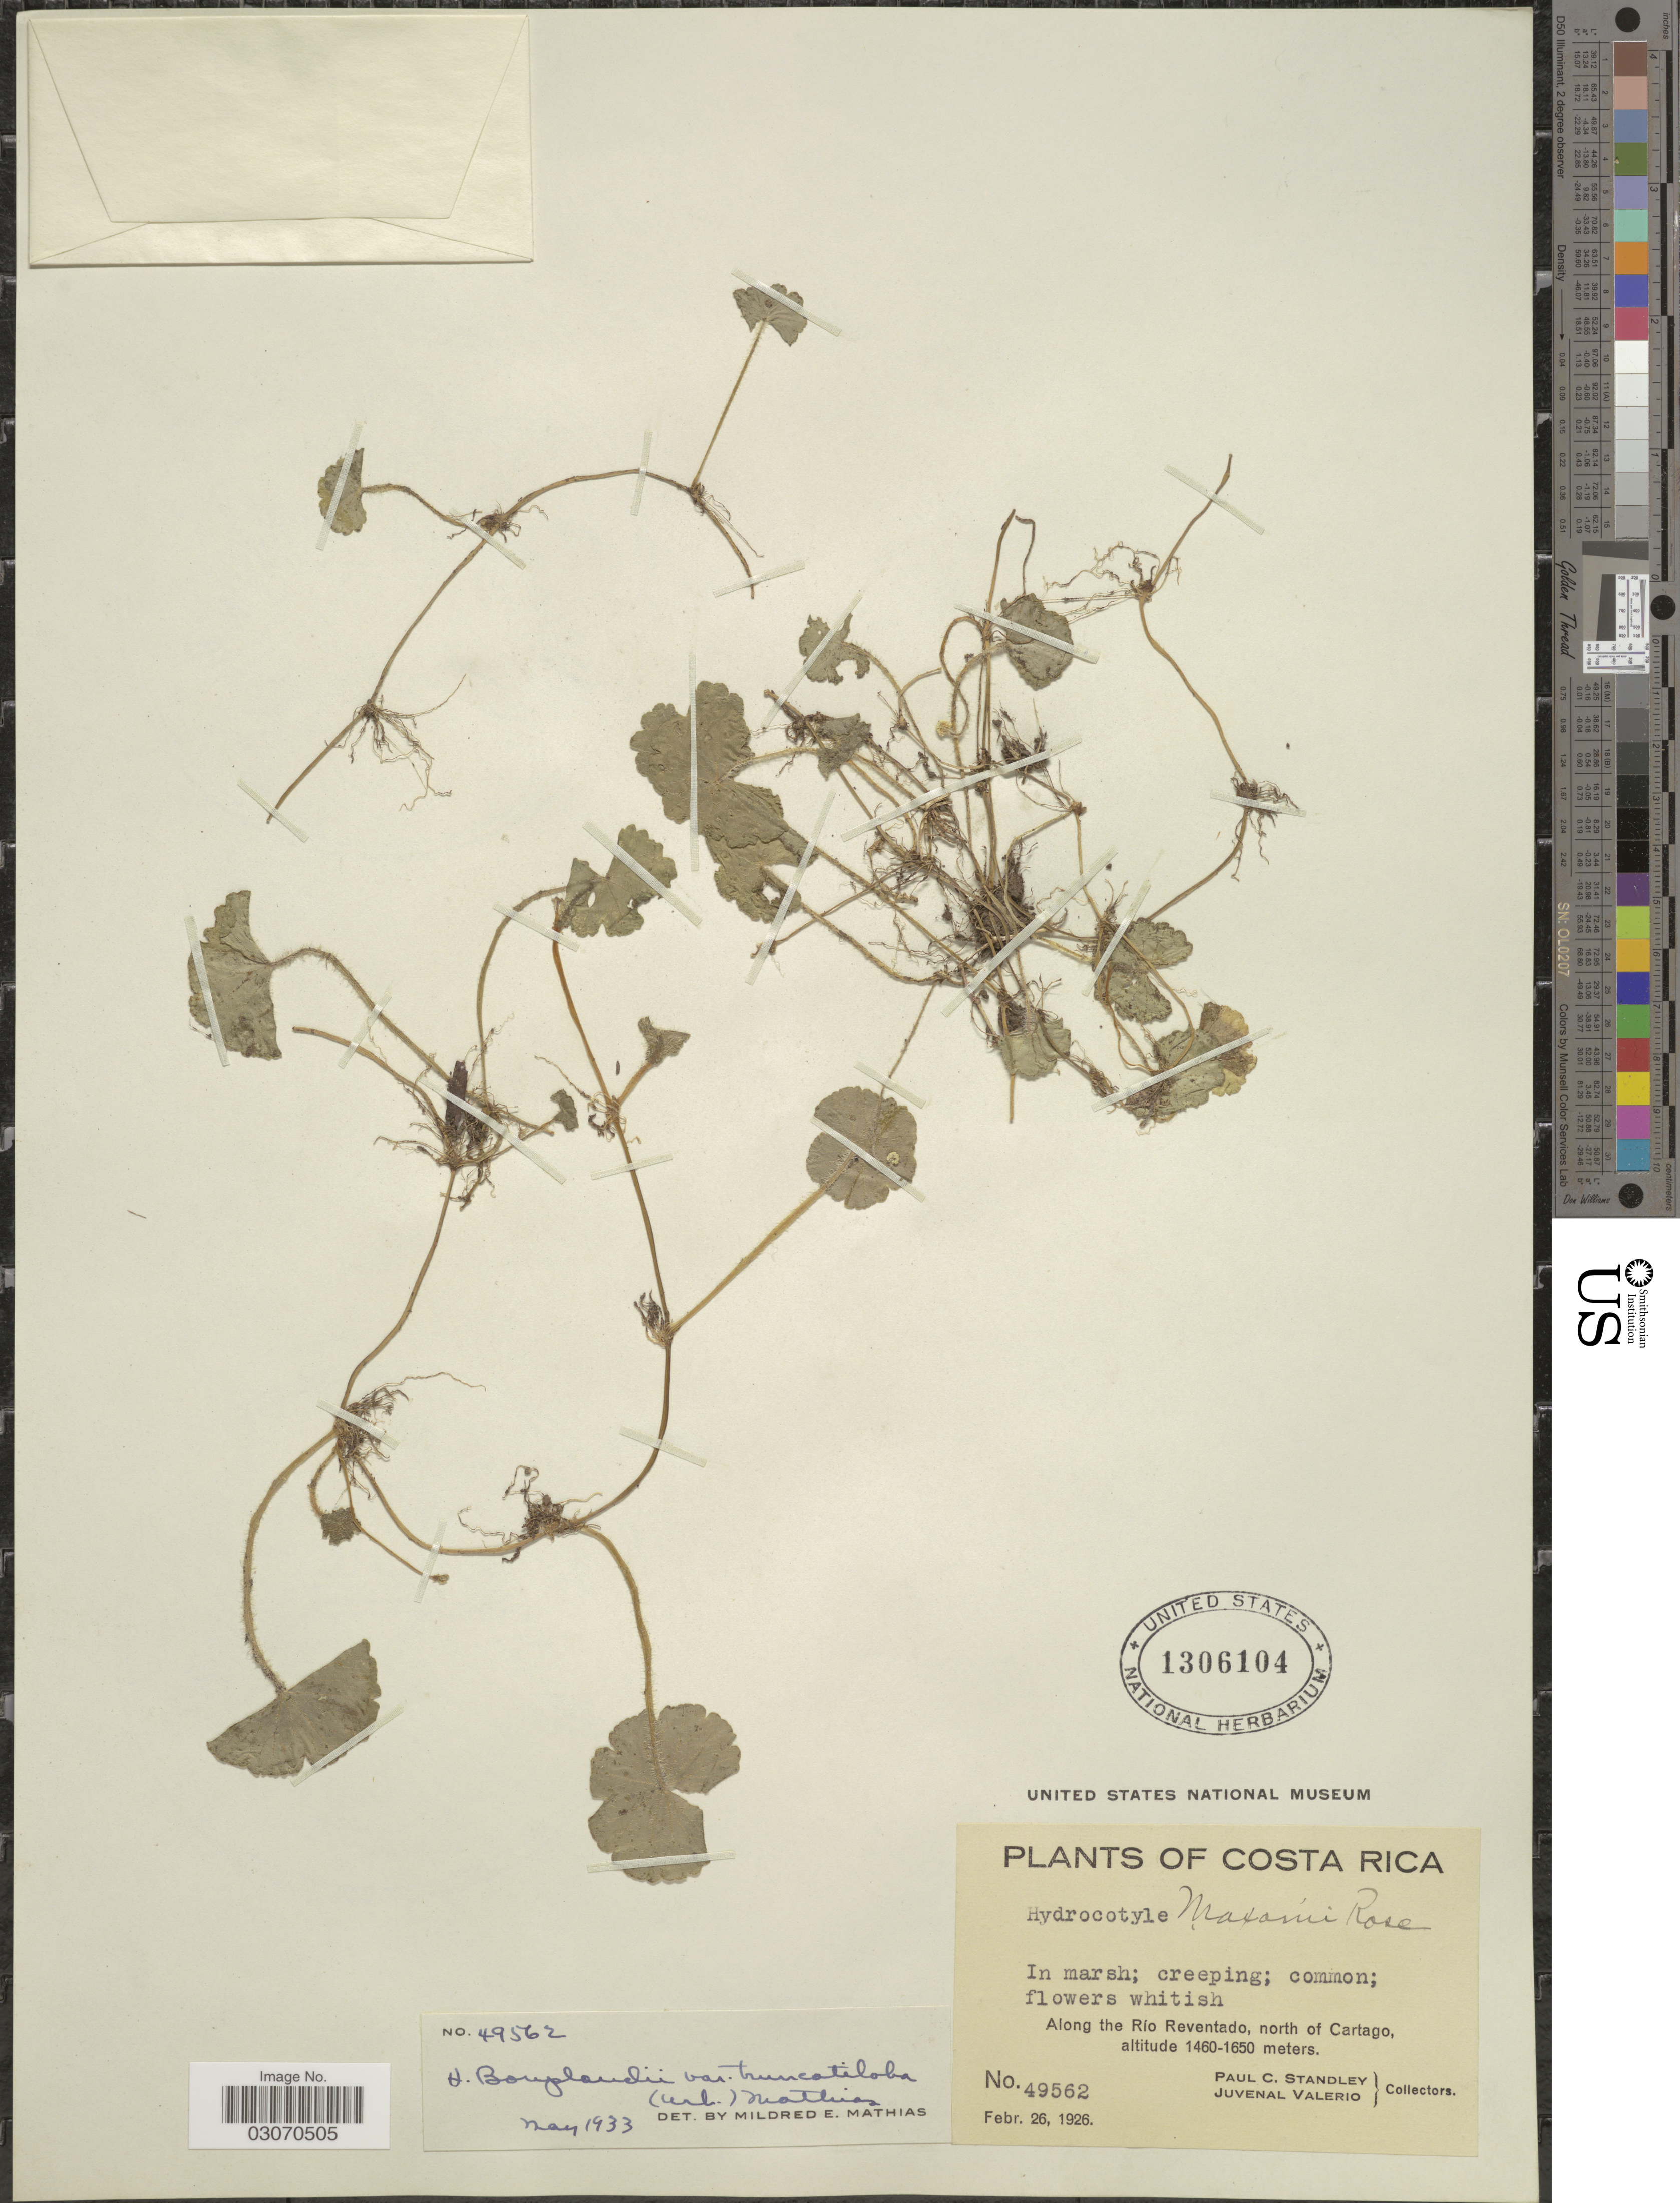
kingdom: Plantae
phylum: Tracheophyta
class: Magnoliopsida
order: Apiales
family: Araliaceae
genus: Hydrocotyle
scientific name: Hydrocotyle leucocephala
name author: Cham. & Schltdl.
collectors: P. C. Standley & J. Valerio R.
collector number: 49562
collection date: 1926-02-26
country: Costa Rica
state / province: Cartago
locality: Along the Río Reventado, north of Cartago.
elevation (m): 1460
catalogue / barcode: US 1306104